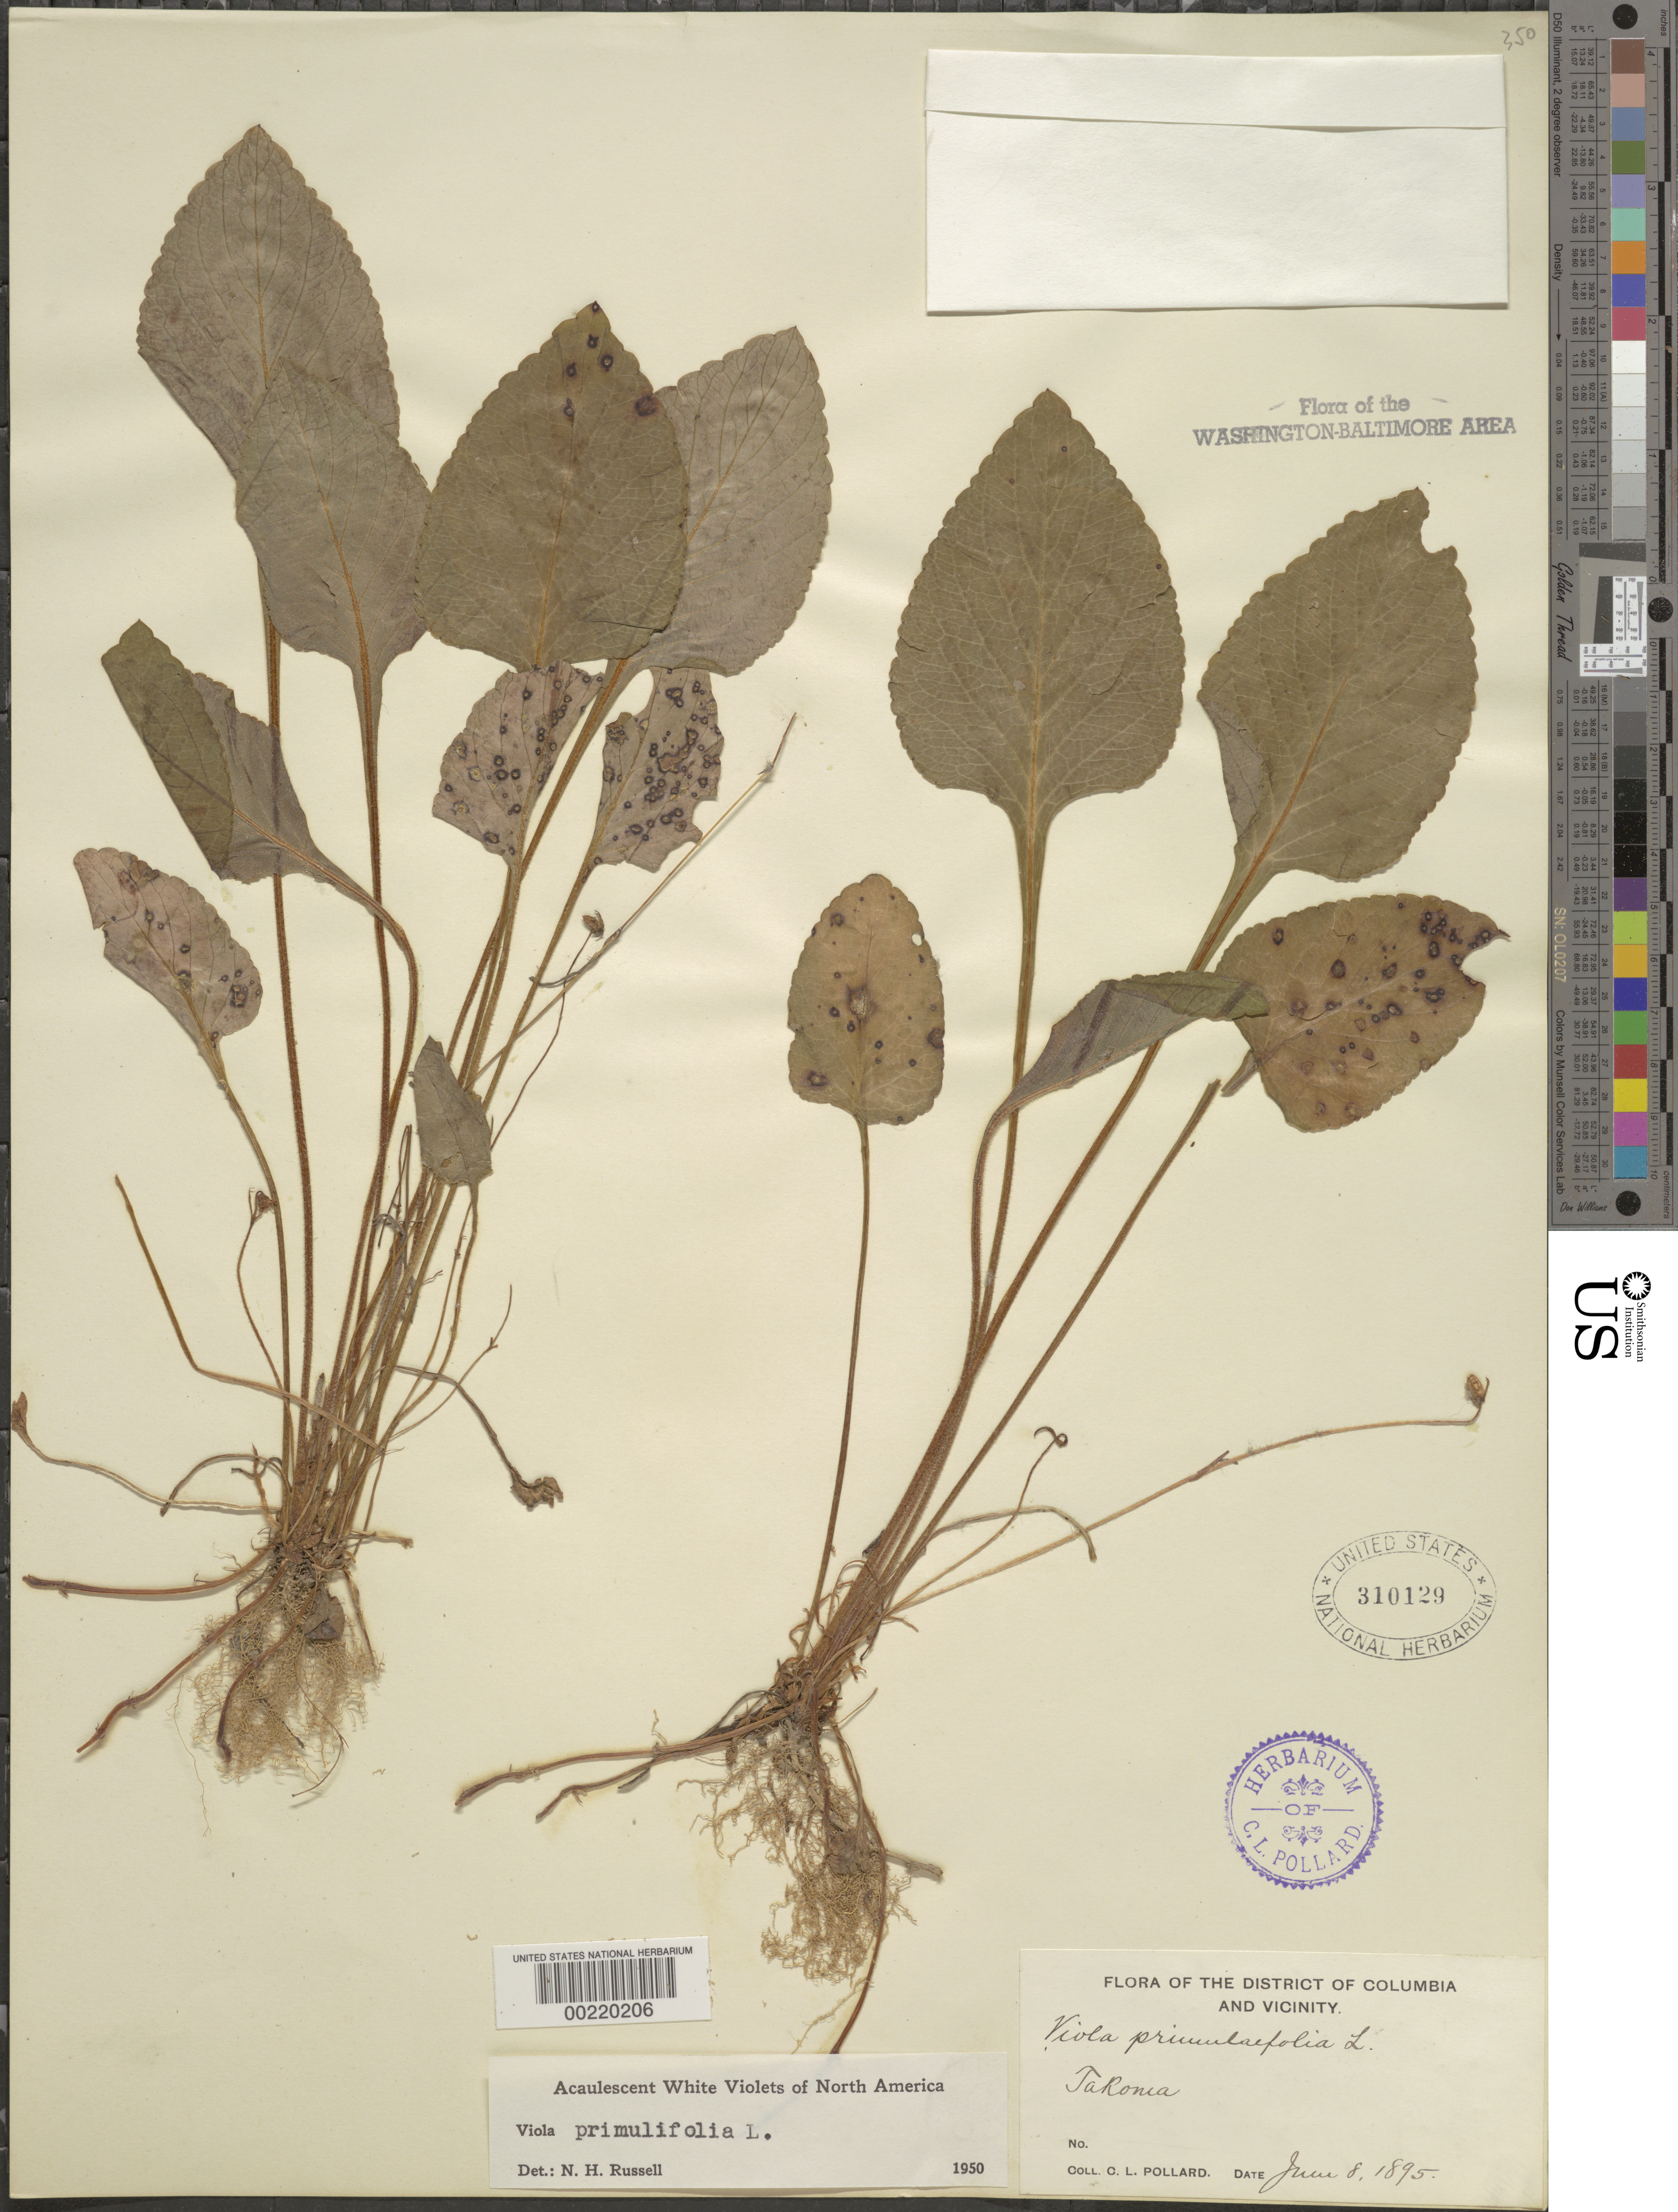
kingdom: Plantae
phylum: Tracheophyta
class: Magnoliopsida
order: Malpighiales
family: Violaceae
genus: Viola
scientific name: Viola primulifolia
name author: L.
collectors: C. L. Pollard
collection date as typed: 08 Jun 1895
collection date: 1895-06-08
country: United States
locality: Takoma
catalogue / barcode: US 310129